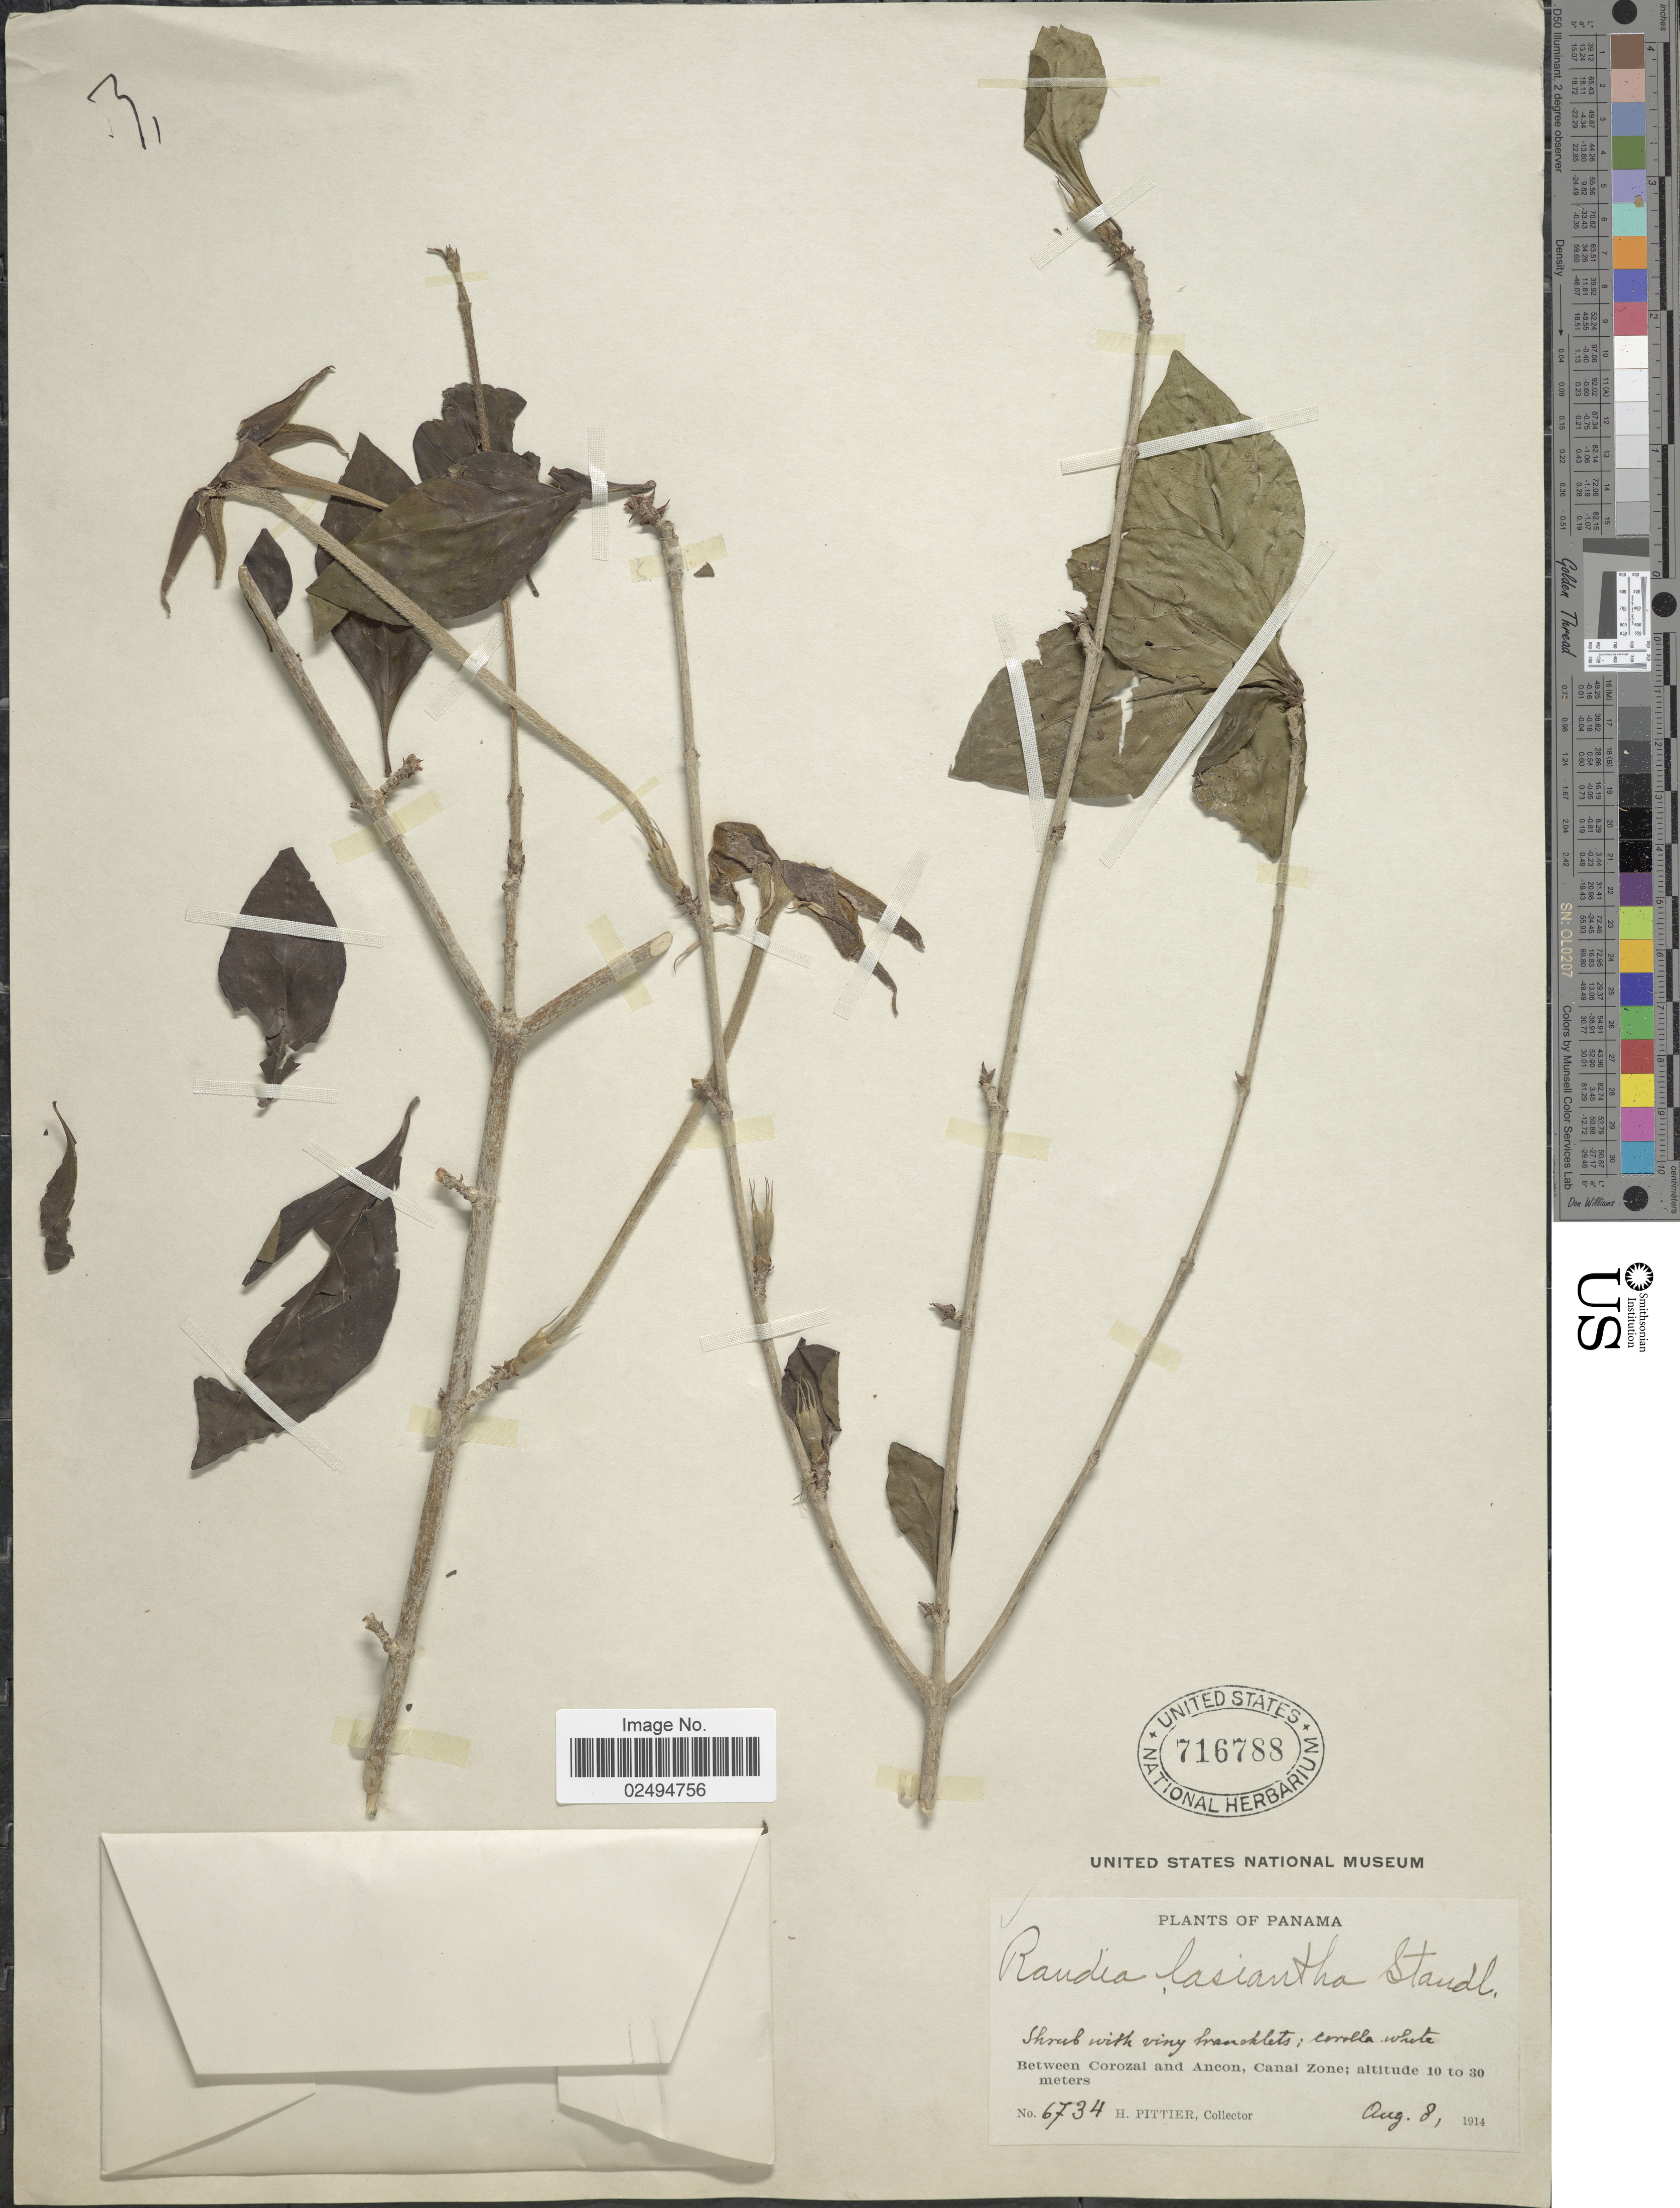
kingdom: Plantae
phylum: Tracheophyta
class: Magnoliopsida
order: Gentianales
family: Rubiaceae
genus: Randia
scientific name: Randia lasiantha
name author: (Standl.) Standl.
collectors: H. F. Pittier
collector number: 6734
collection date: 1914-08-08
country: Panama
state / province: Colón / Panamá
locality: Between Corozal and Ancon, Canal Zone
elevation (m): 10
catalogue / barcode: US 716788